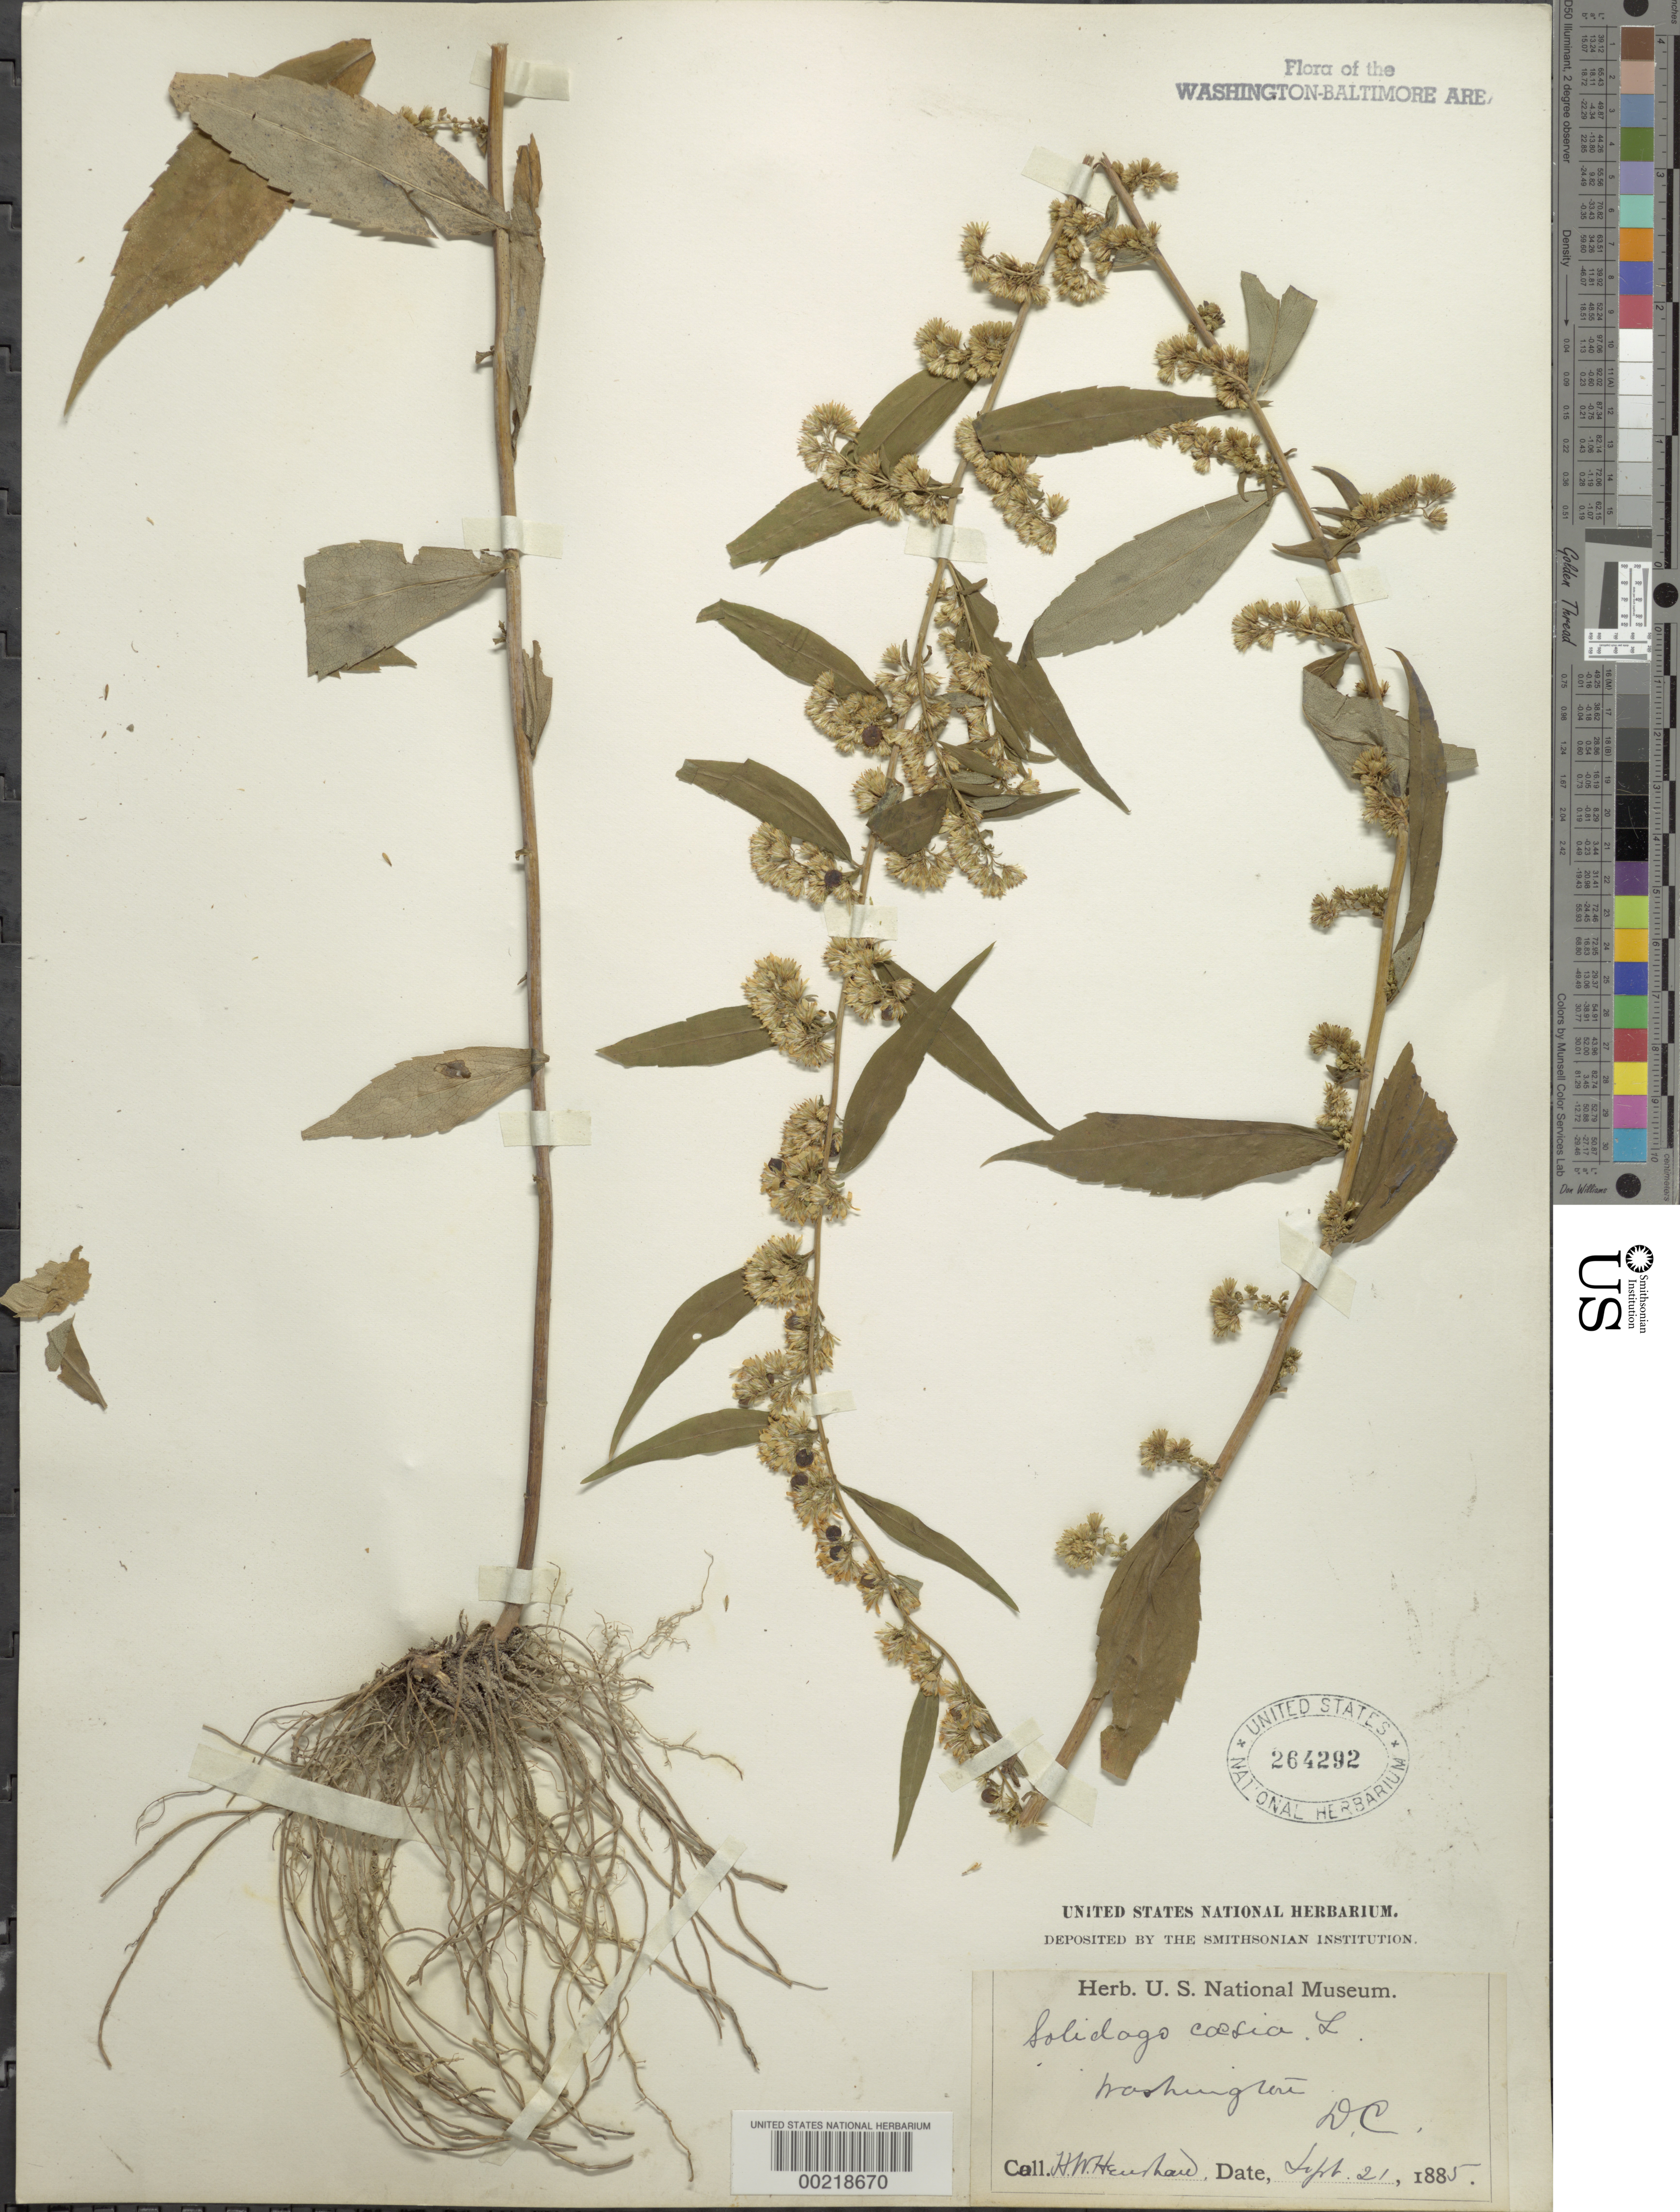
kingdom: Plantae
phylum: Tracheophyta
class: Magnoliopsida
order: Asterales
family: Asteraceae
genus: Solidago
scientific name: Solidago caesia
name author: L.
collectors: H. Henshaw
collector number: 1277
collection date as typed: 21 Sep 1885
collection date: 1885-09-21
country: United States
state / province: District of Columbia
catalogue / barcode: US 264292